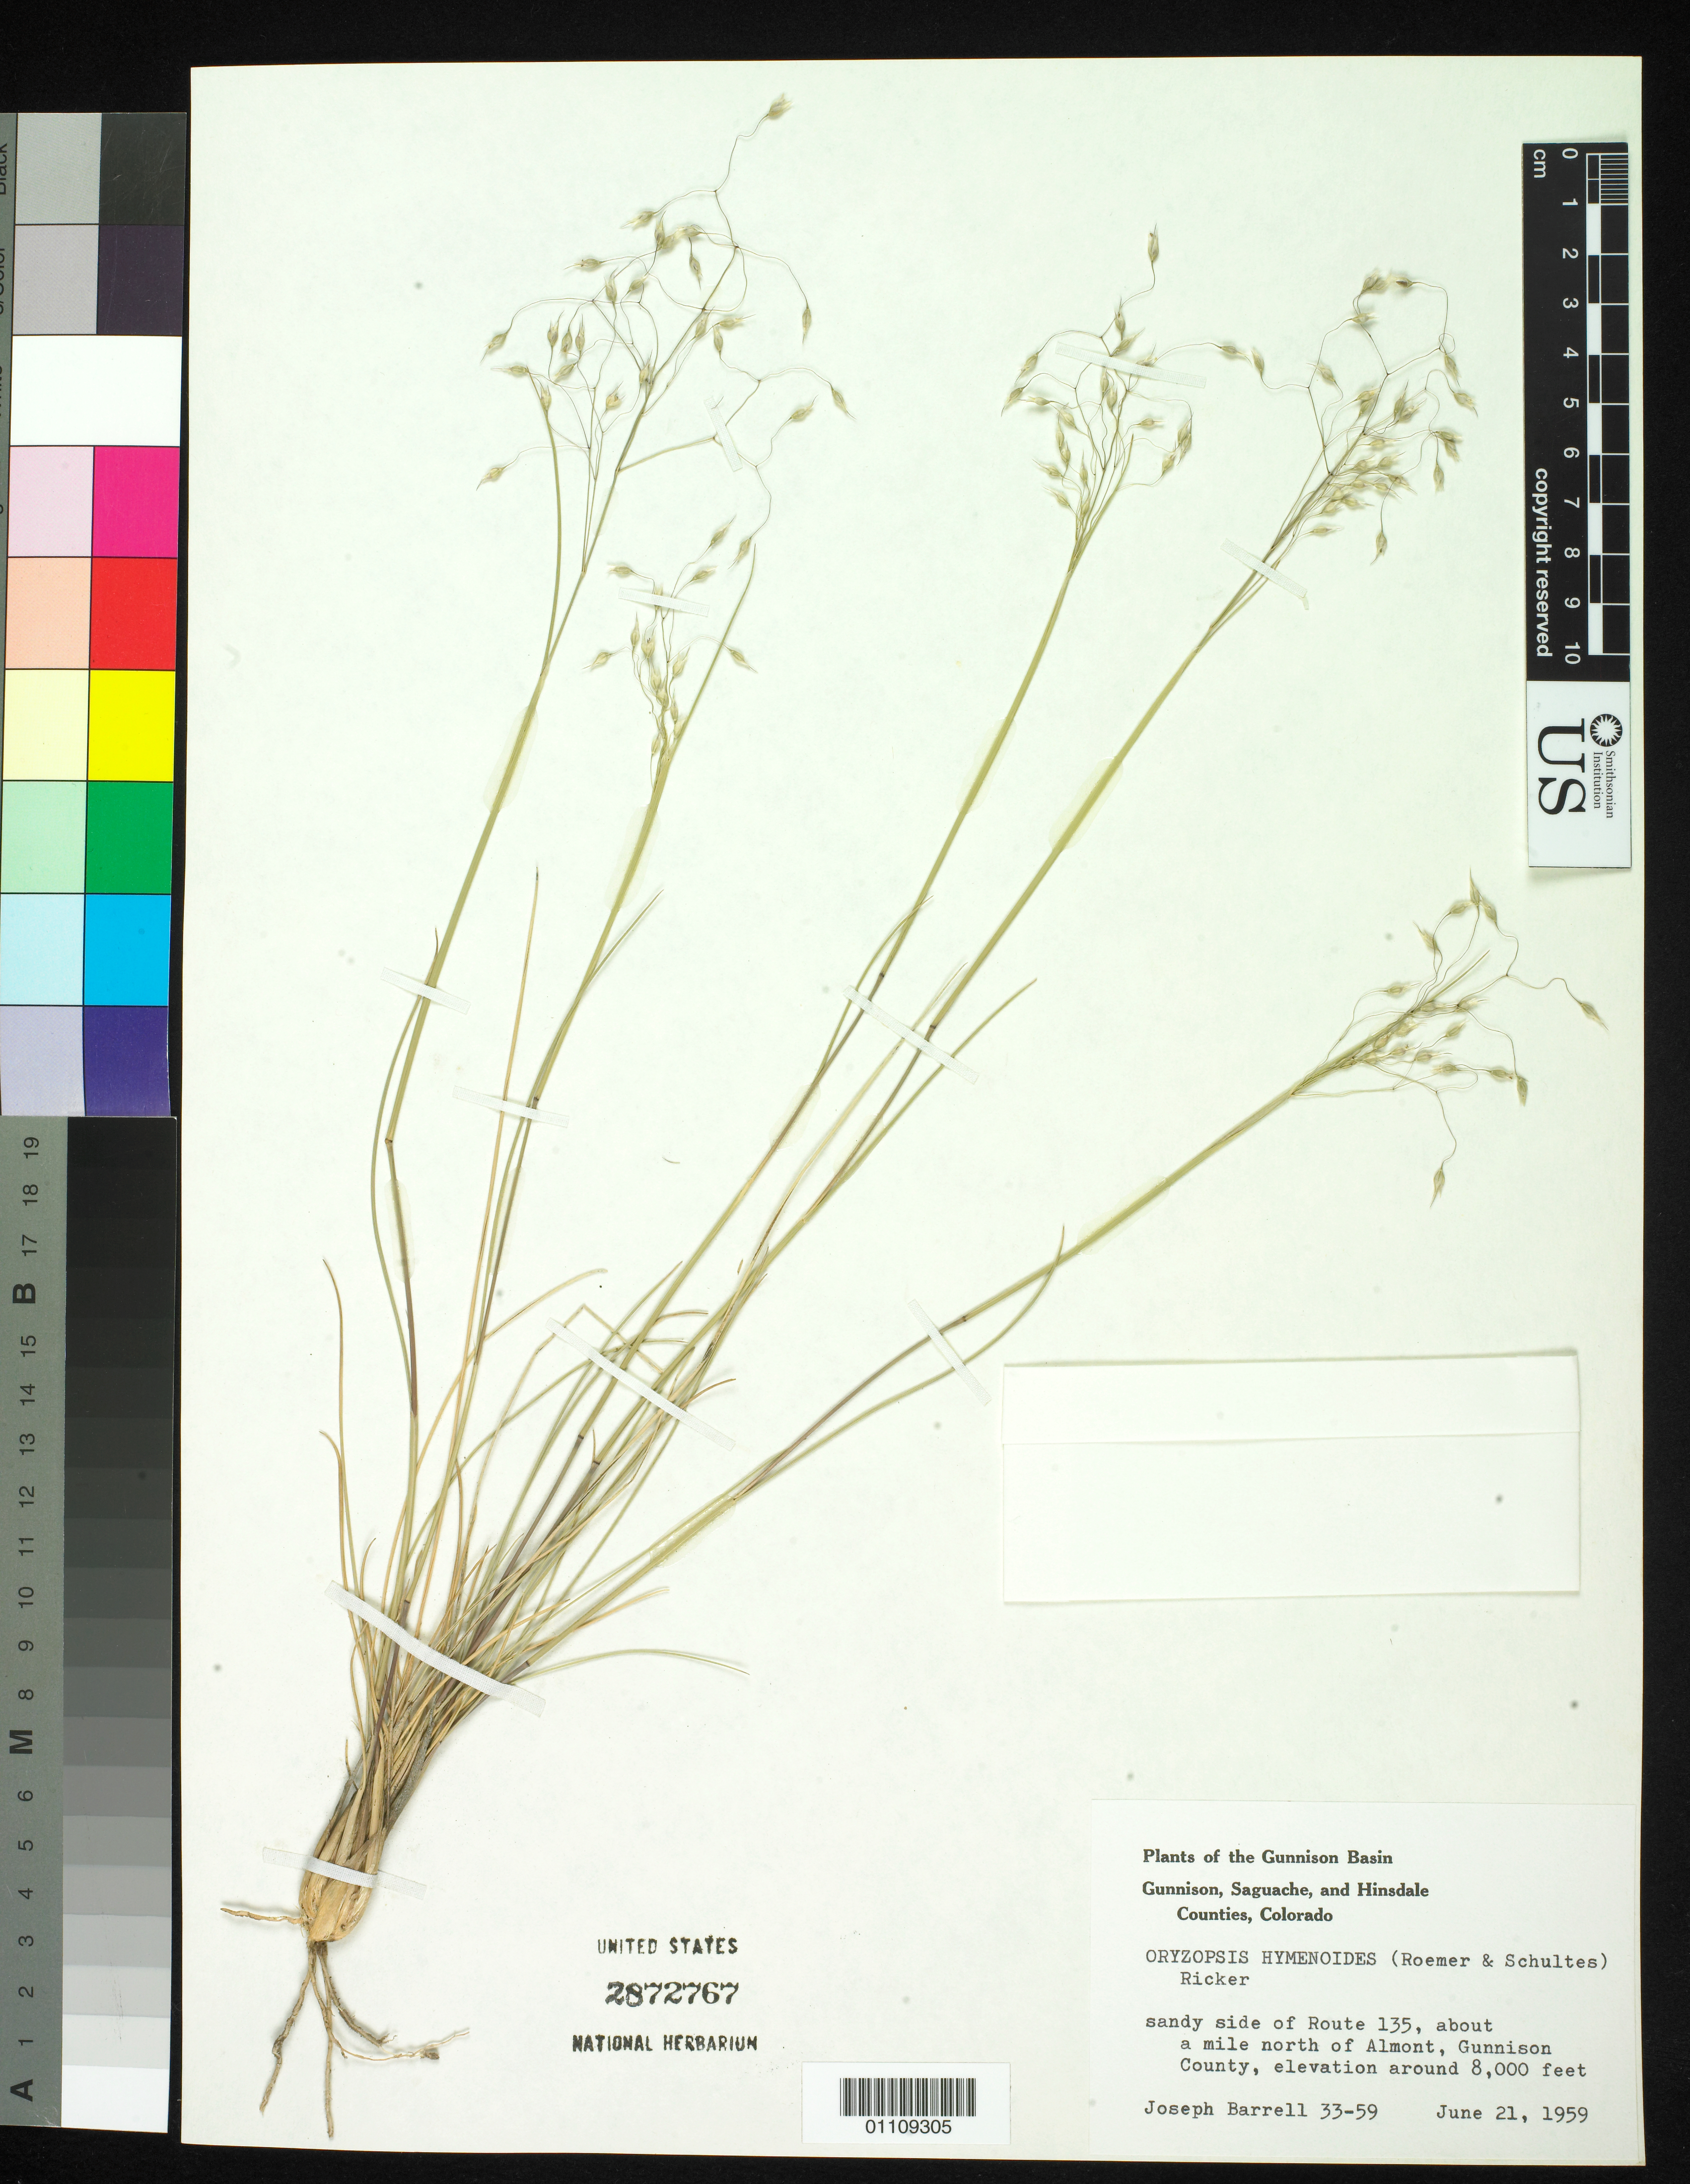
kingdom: Plantae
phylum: Tracheophyta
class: Liliopsida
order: Poales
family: Poaceae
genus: Oryzopsis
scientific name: Oryzopsis hymenoides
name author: (Roem. & Schult.) Ricker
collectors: J. Barrell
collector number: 33-59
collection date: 1959-06-21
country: United States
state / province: Colorado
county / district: Hinsdale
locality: sandy side of Route 135, about 1 mi. N. of Almont, Gunnison County.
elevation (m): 2438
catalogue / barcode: US 2872767